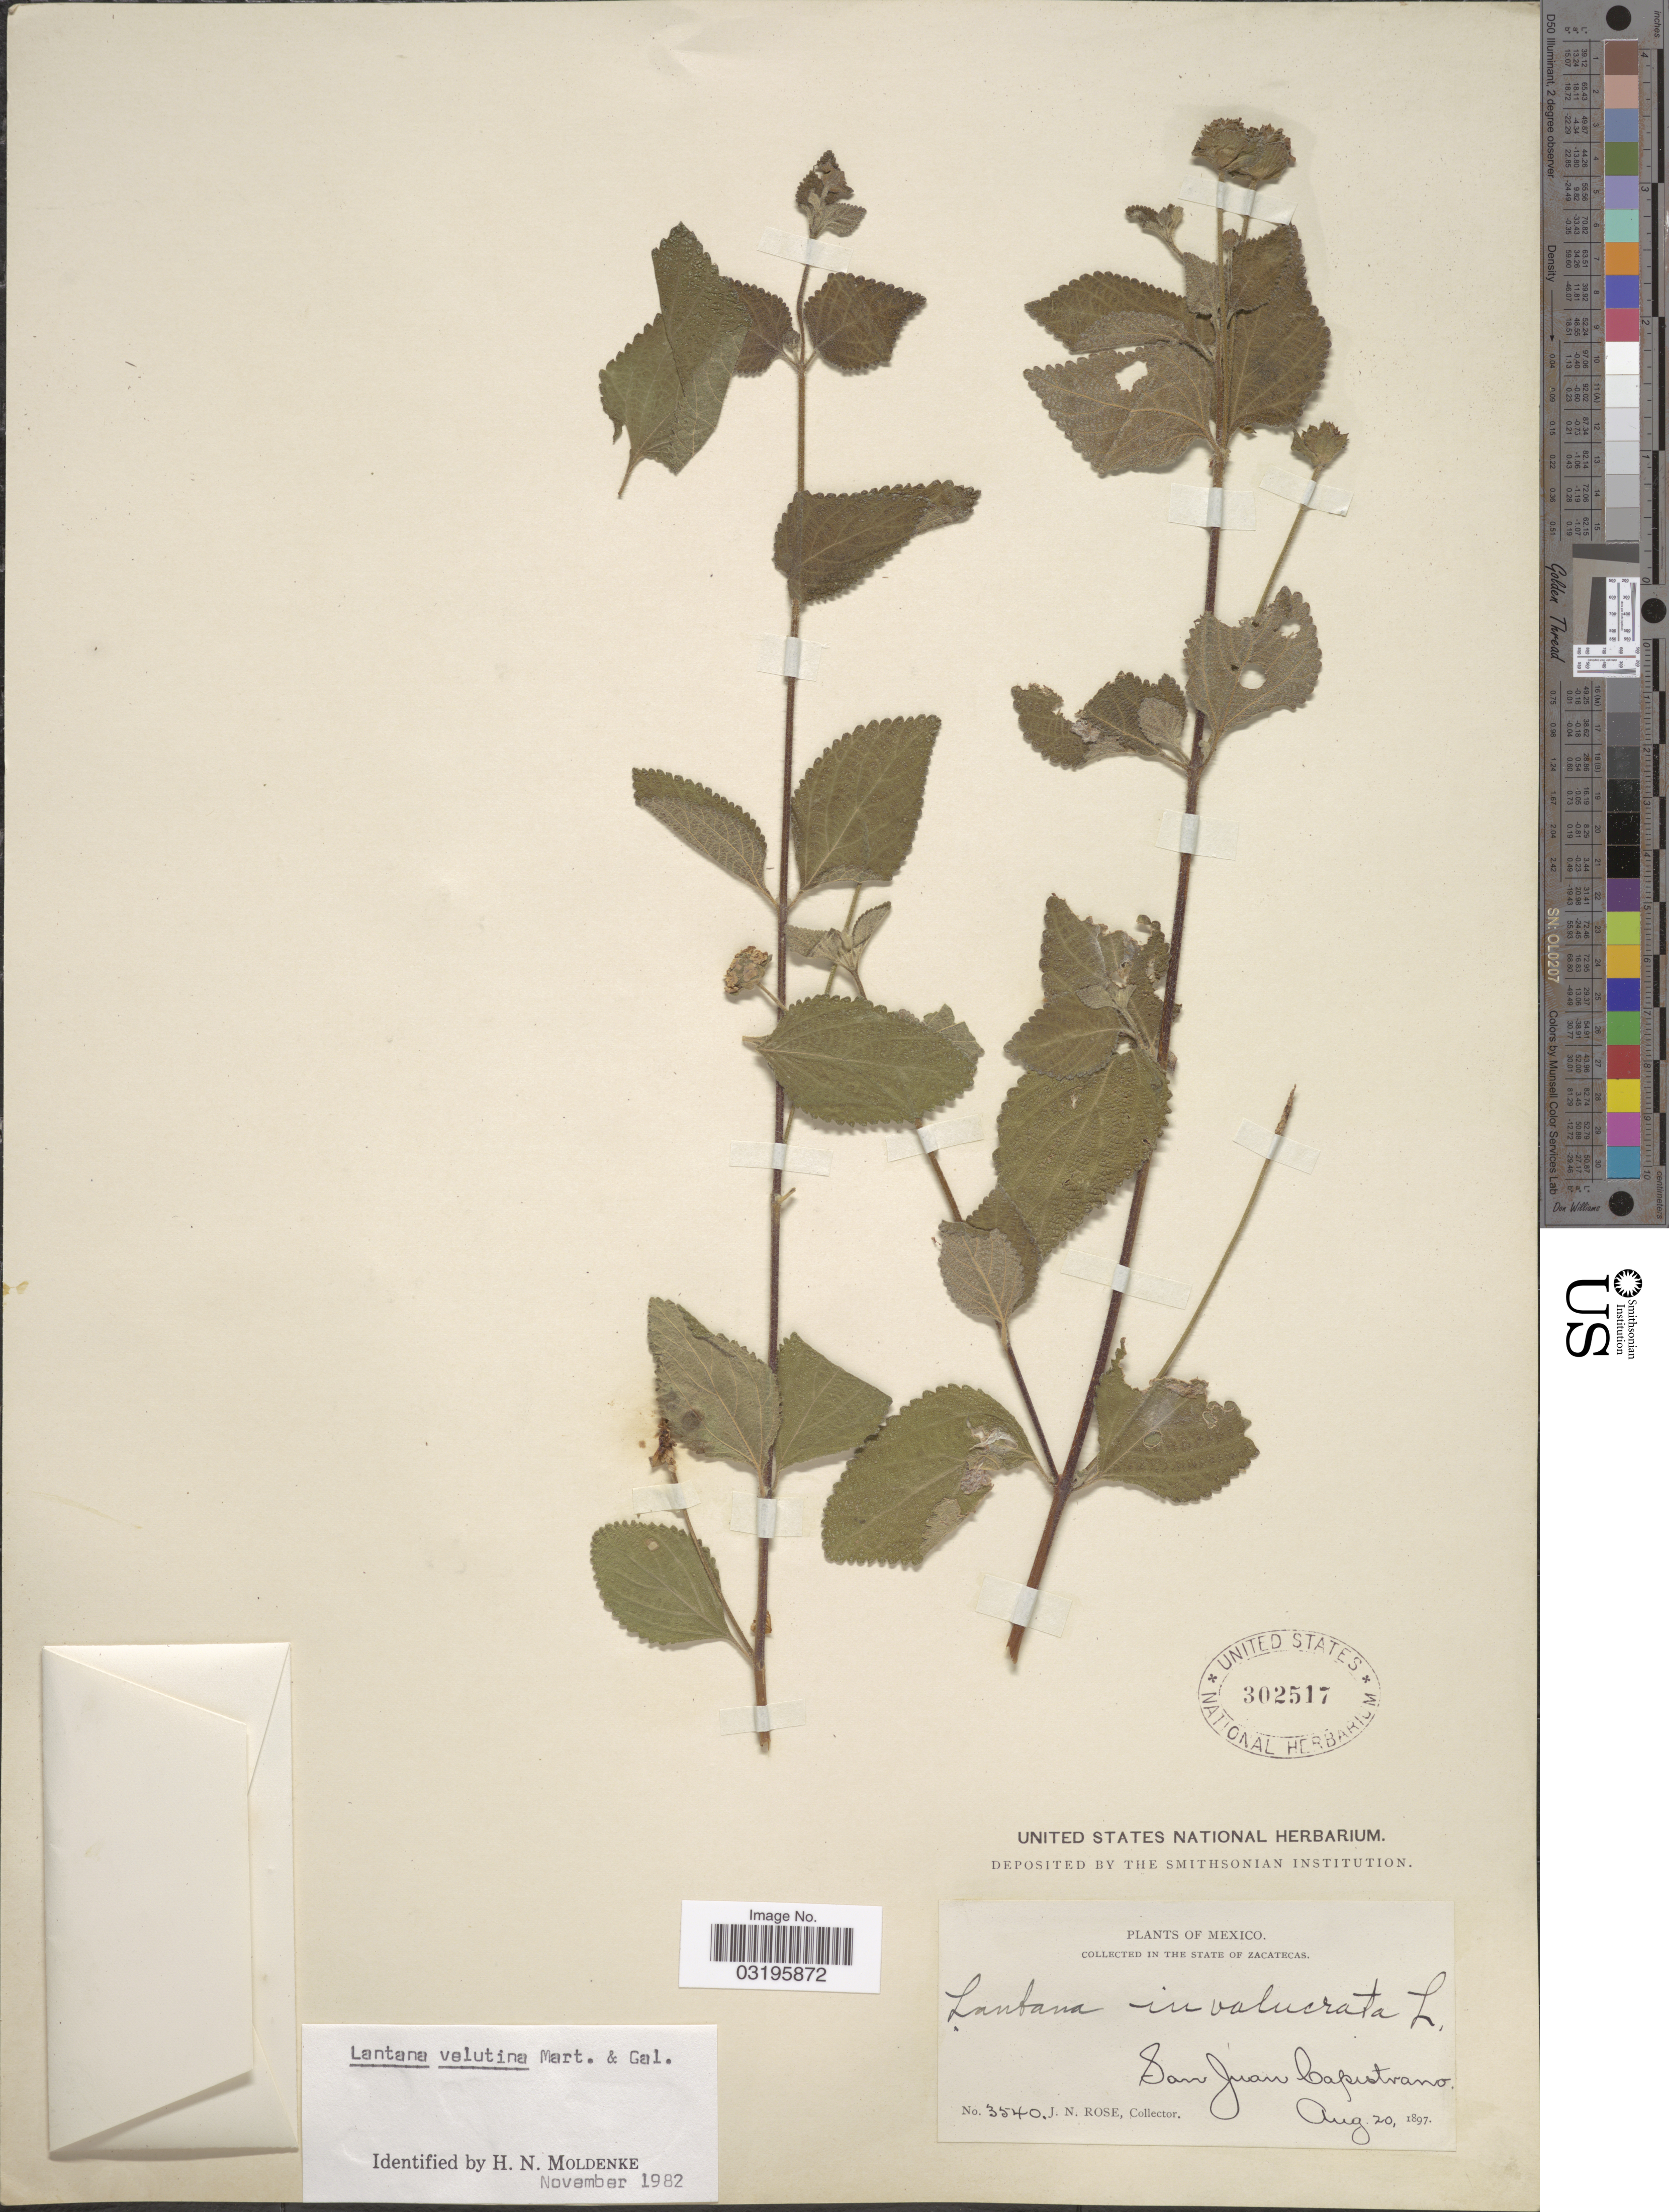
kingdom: Plantae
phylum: Tracheophyta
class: Magnoliopsida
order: Lamiales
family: Verbenaceae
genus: Lantana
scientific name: Lantana velutina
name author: M. Martens & Galeotti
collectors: J. N. Rose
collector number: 3540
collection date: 1897-08-20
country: Mexico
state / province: Zacatecas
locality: San Juan Capistrano.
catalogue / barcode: US 302517